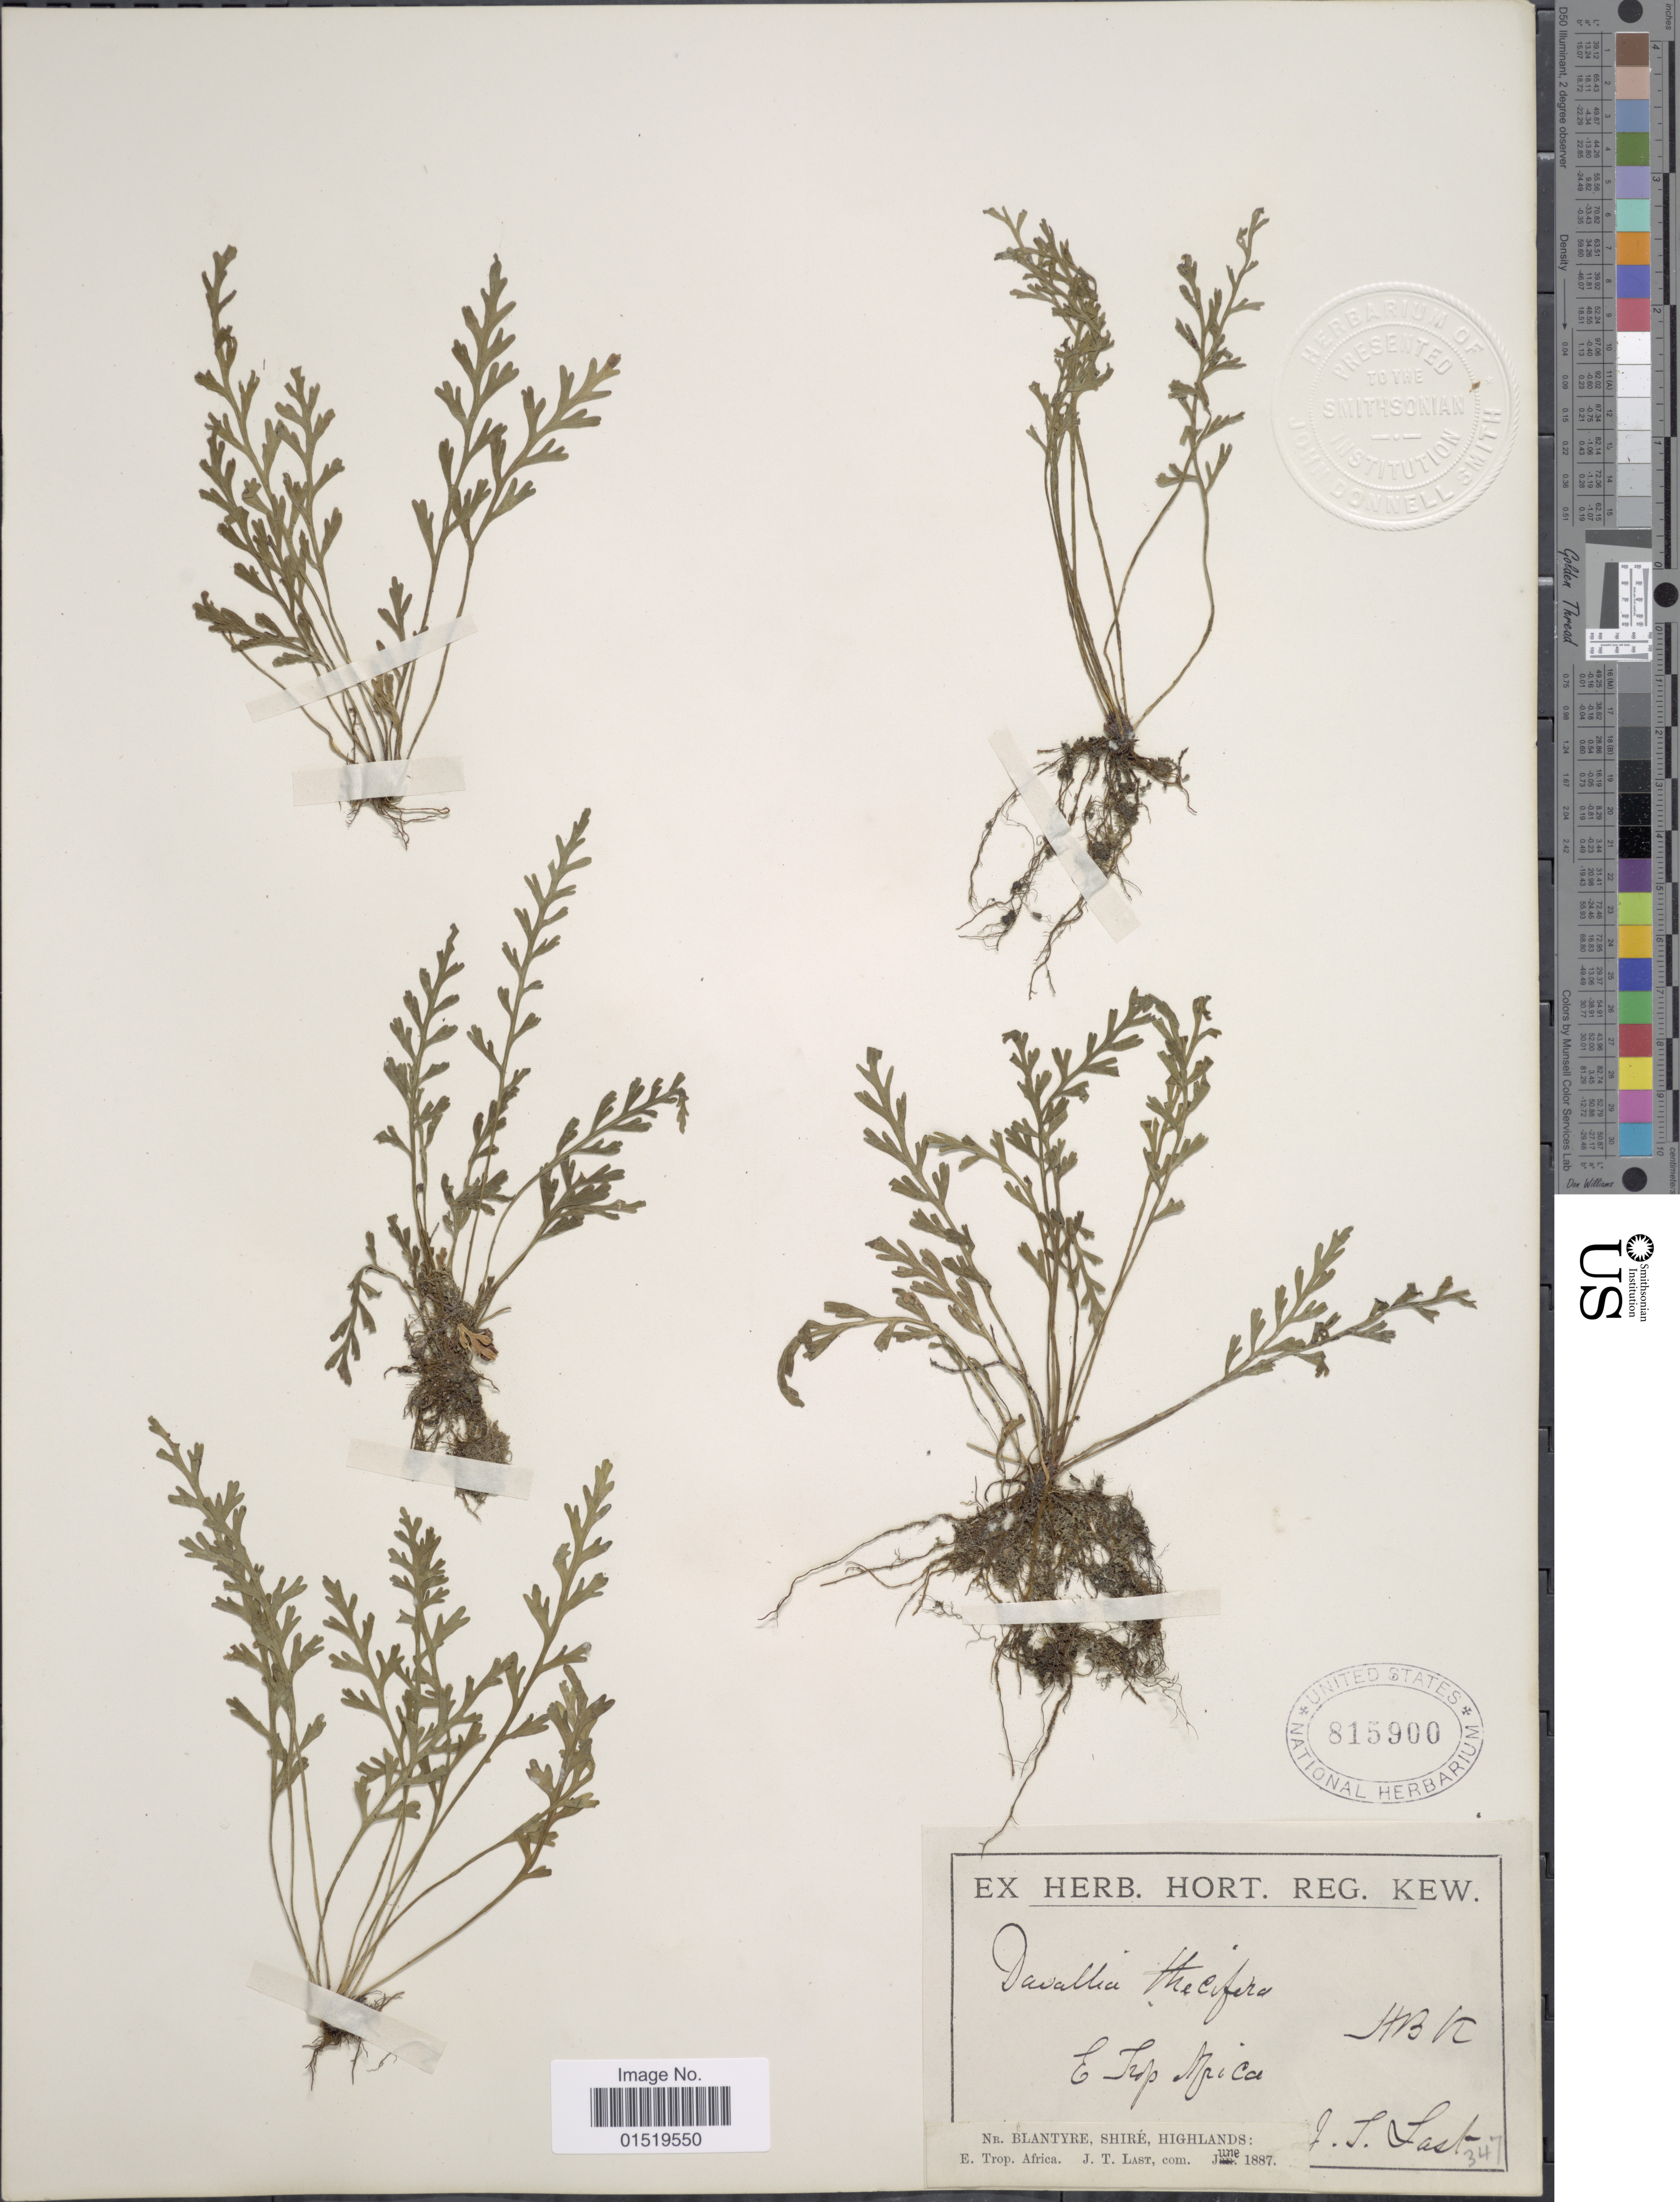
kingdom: Plantae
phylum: Tracheophyta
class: Polypodiopsida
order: Polypodiales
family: Aspleniaceae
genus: Asplenium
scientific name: Asplenium theciferum var. concinnum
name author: (Schrad.) Schelpe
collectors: J. Last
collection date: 1887-06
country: Malawi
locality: E Trop Africa, Nr. Blantyre, Shiré, Highlands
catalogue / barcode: US 815900